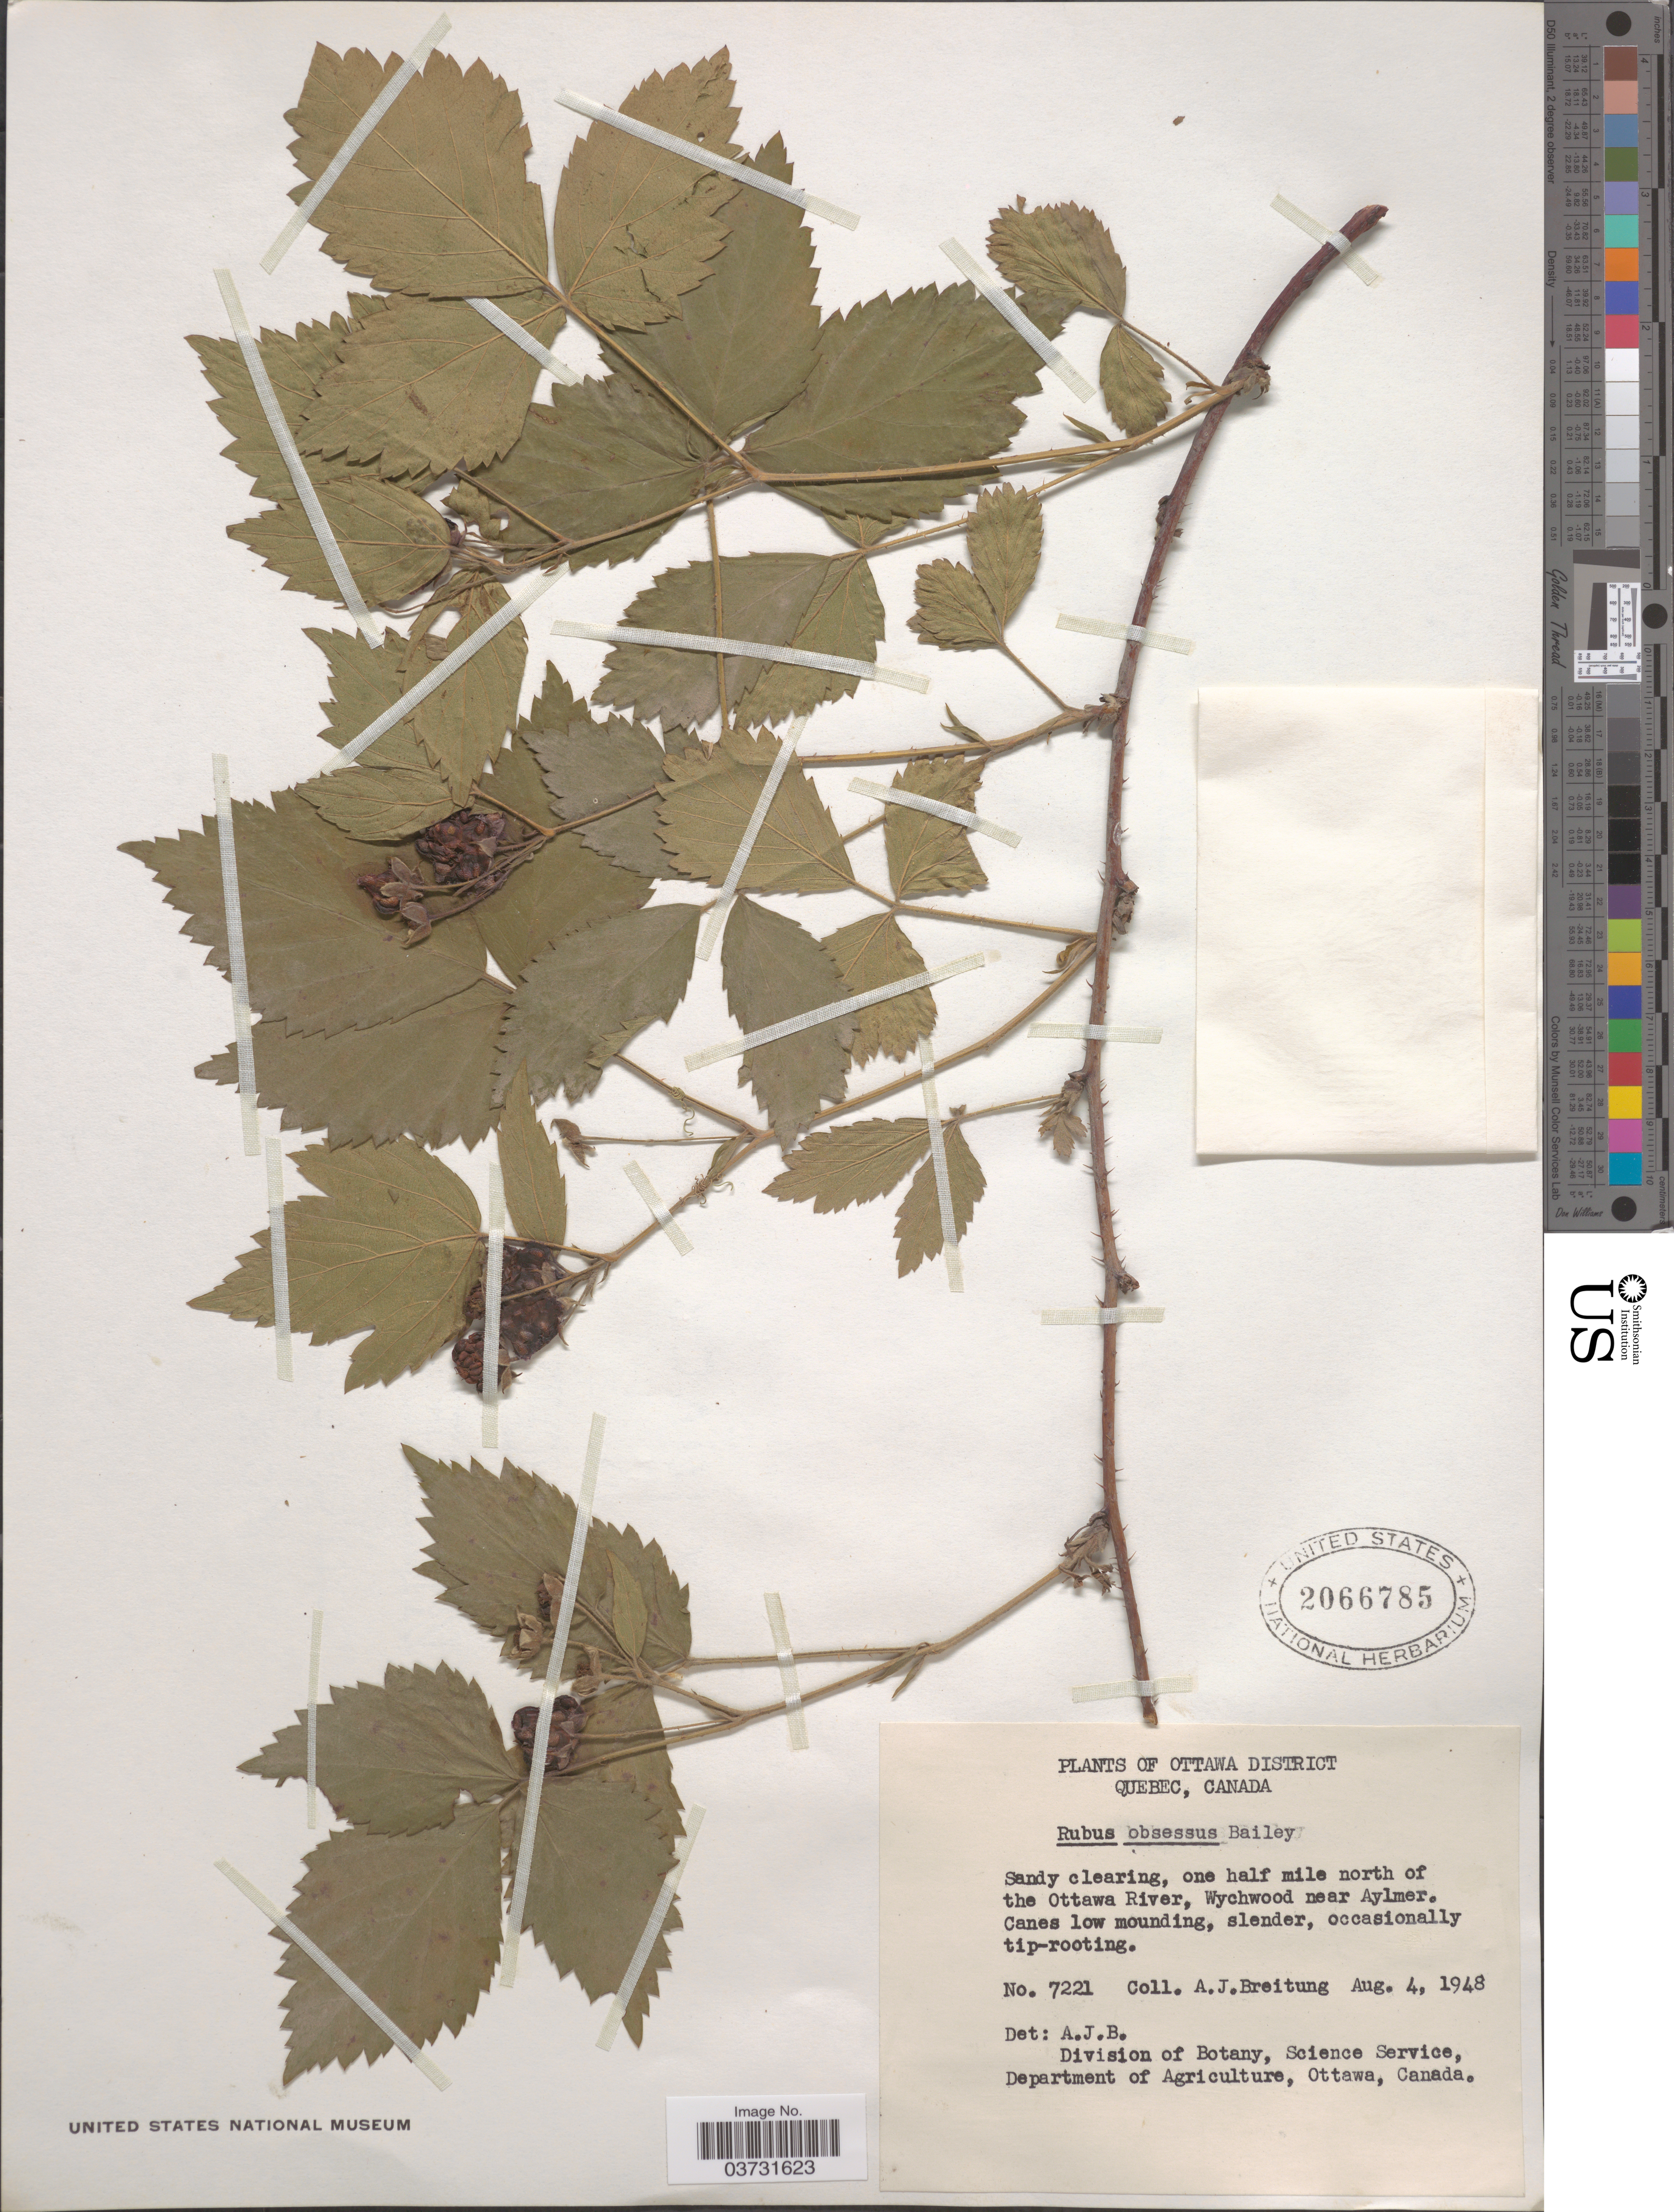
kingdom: Plantae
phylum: Tracheophyta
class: Magnoliopsida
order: Rosales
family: Rosaceae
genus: Rubus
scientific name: Rubus obsessus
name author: L.H. Bailey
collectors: A. Breitung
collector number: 7221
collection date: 1948-08-04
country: Canada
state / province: Quebec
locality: Ottawa District. One half mile north of the Ottawa River, Wychwood near Aylmer.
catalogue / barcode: US 2066785